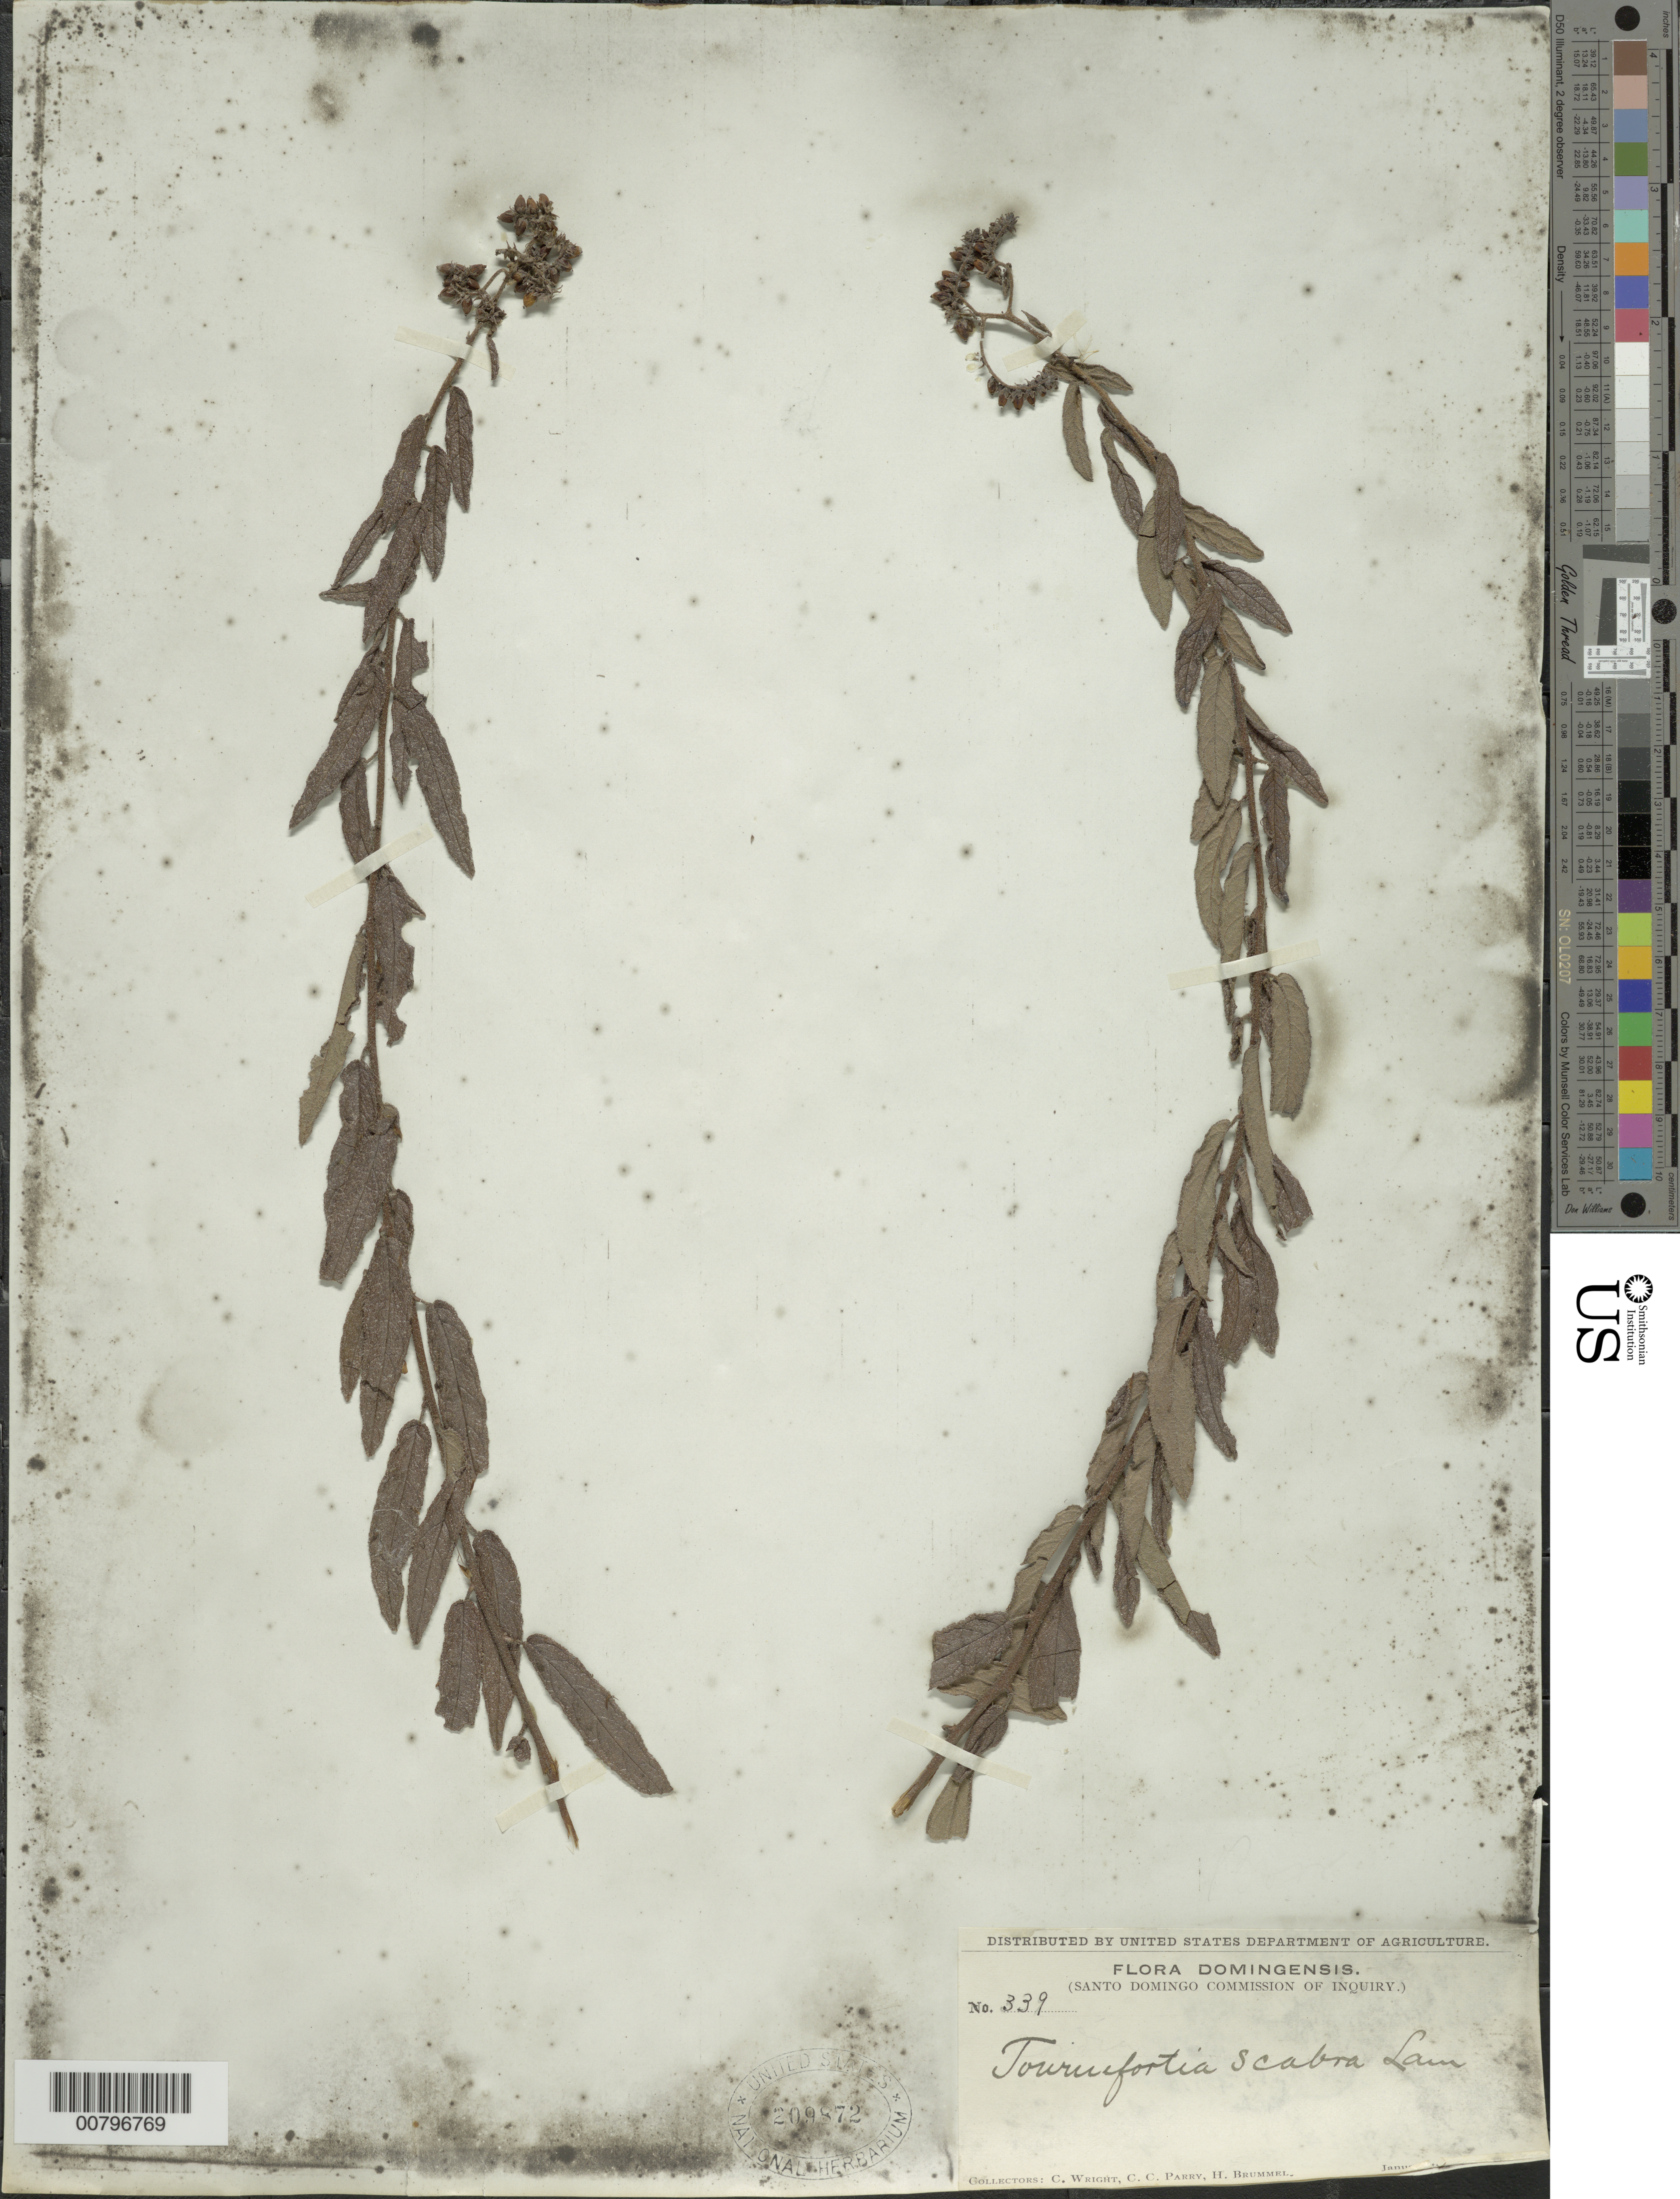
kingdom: Plantae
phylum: Tracheophyta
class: Magnoliopsida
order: Boraginales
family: Heliotropiaceae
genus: Tournefortia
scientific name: Tournefortia scabra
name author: Lam.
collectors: C. Wright, C. C. Parry & H. Brummel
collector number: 339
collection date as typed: Jan 1871 to -- Mar 1871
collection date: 1871-01/1871-03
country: Dominican Republic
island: Hispaniola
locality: Santo Domingo Commission of Inquiry.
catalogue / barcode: US 209872